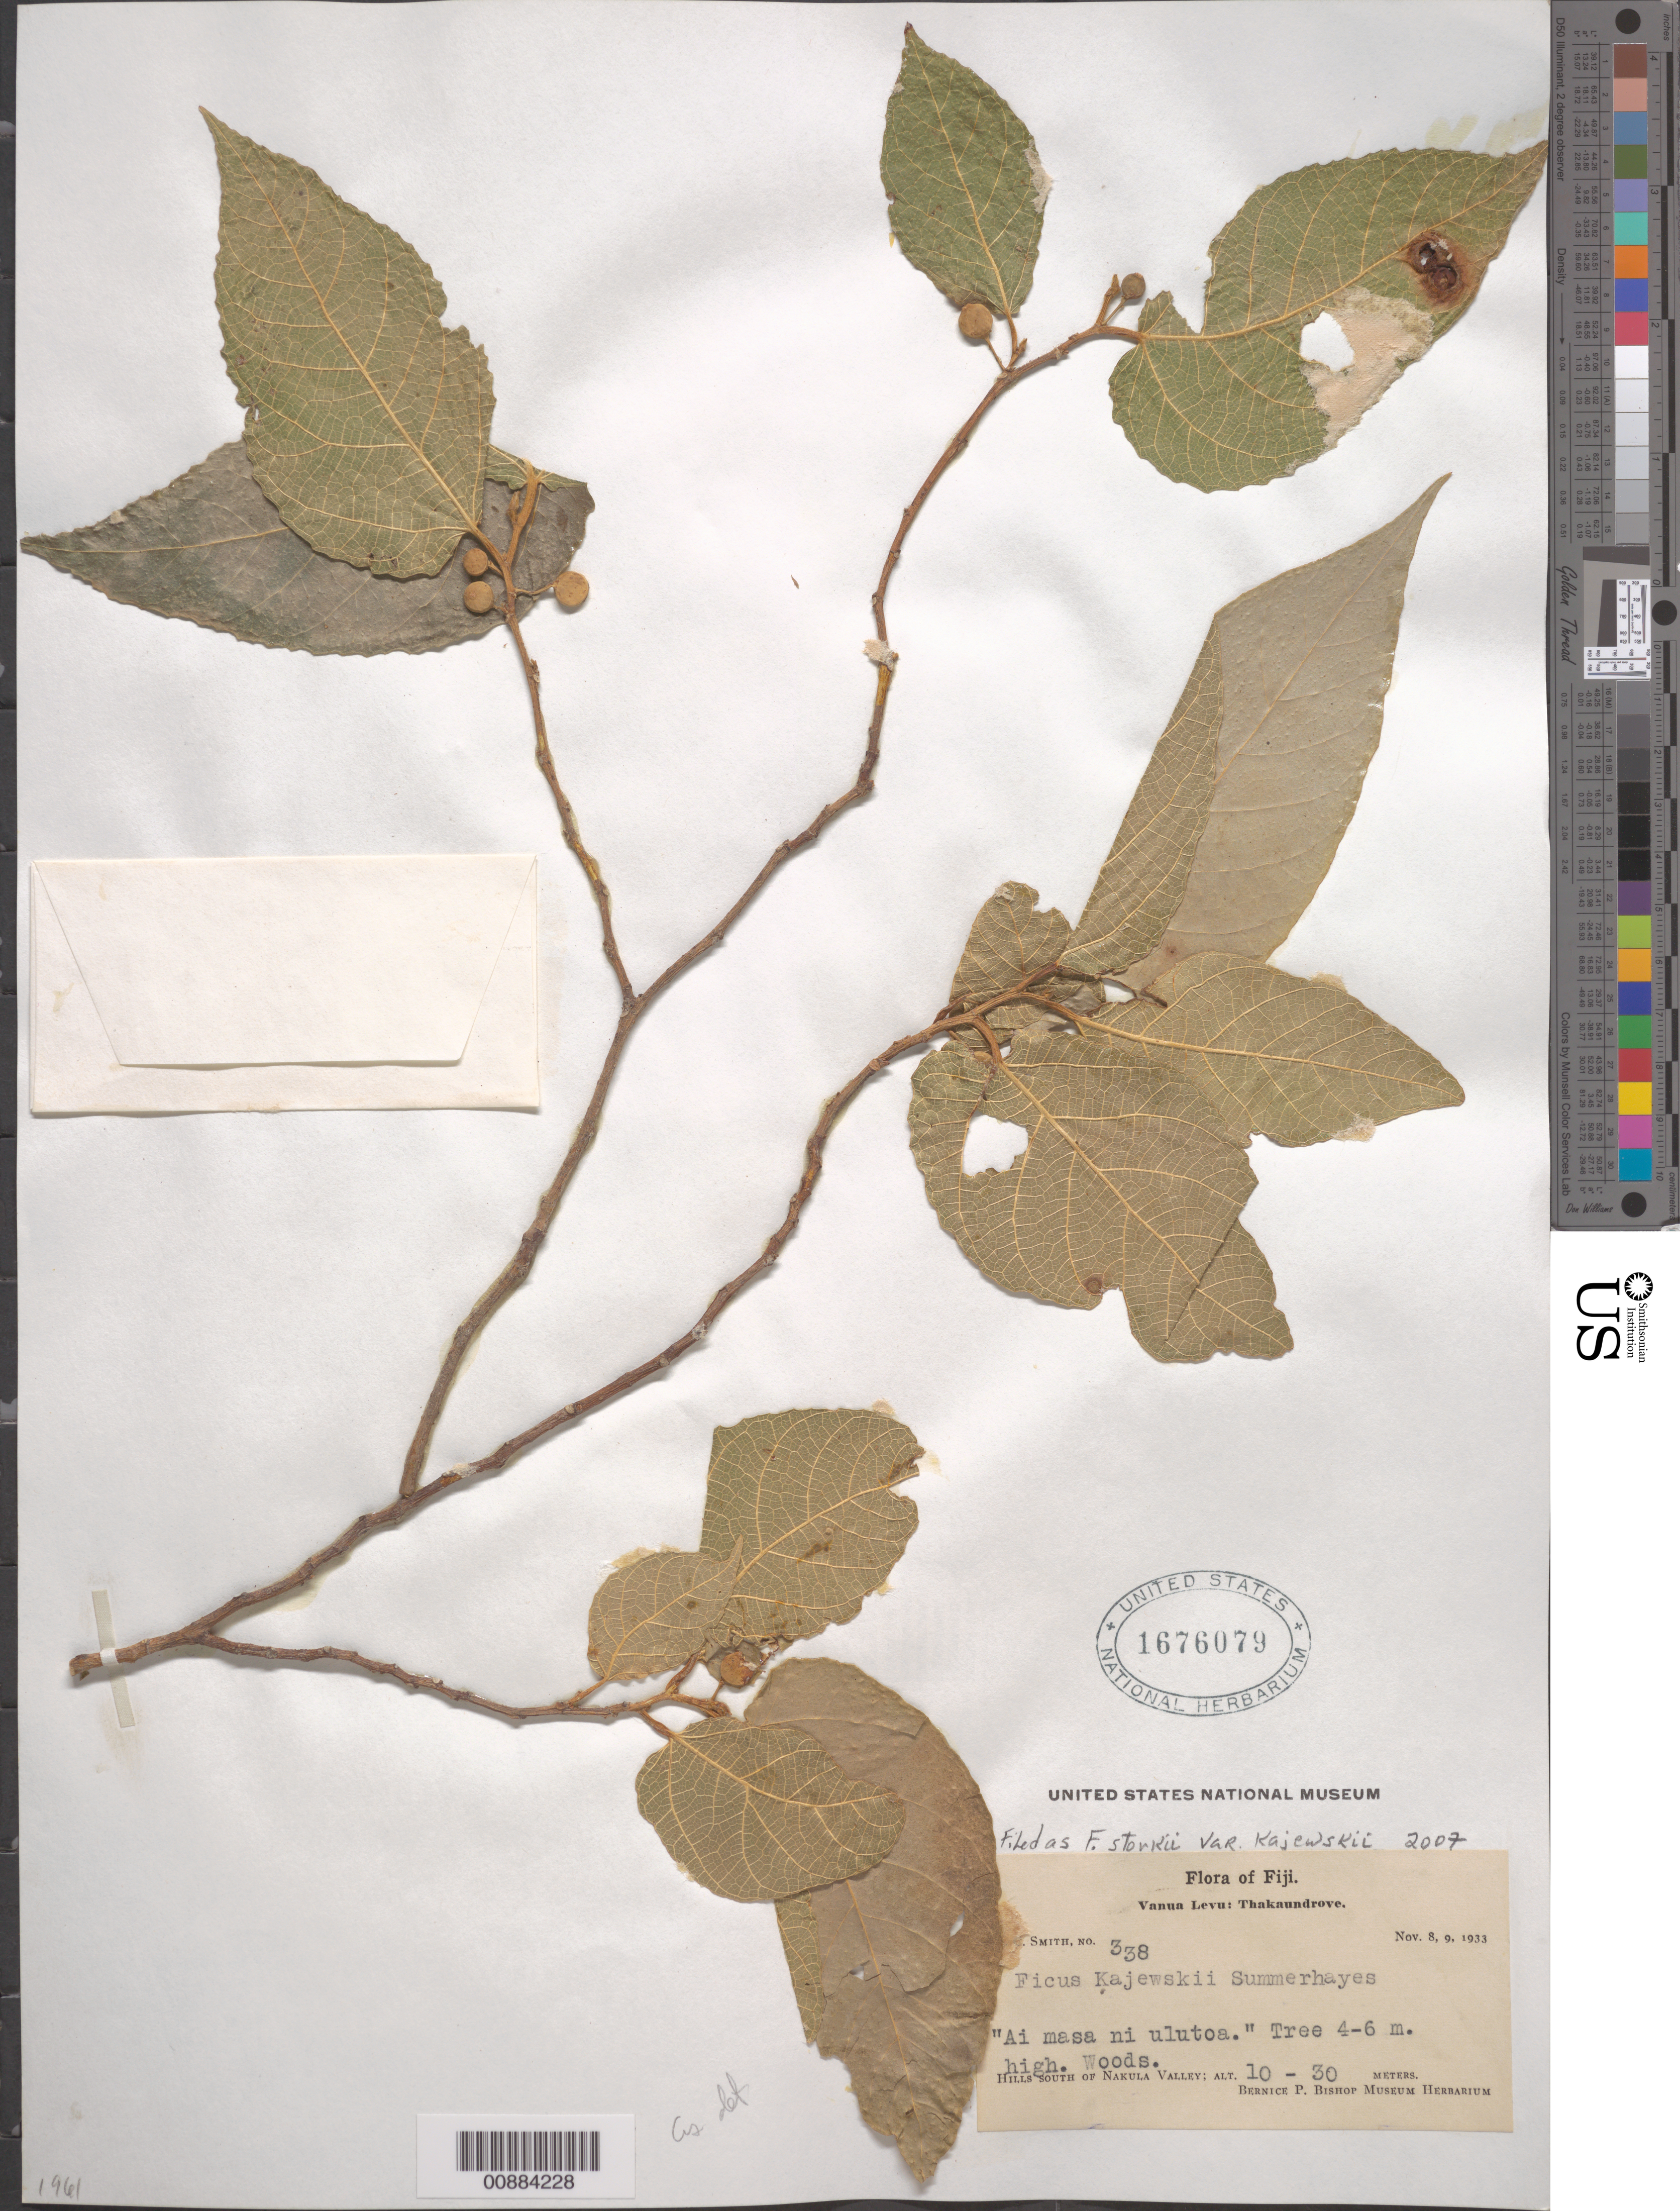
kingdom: Plantae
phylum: Tracheophyta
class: Magnoliopsida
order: Rosales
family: Moraceae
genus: Ficus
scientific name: Ficus storckii var. kajewskii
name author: Seem.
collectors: C. A. Smith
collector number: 338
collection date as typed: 08 Nov 1933 and 09 Nov 1933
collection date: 1933-11-08,1933-11-09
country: Fiji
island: Vanua Levu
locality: Thakaundrove, hills S of Nakula Valley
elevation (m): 10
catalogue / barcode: US 1676079